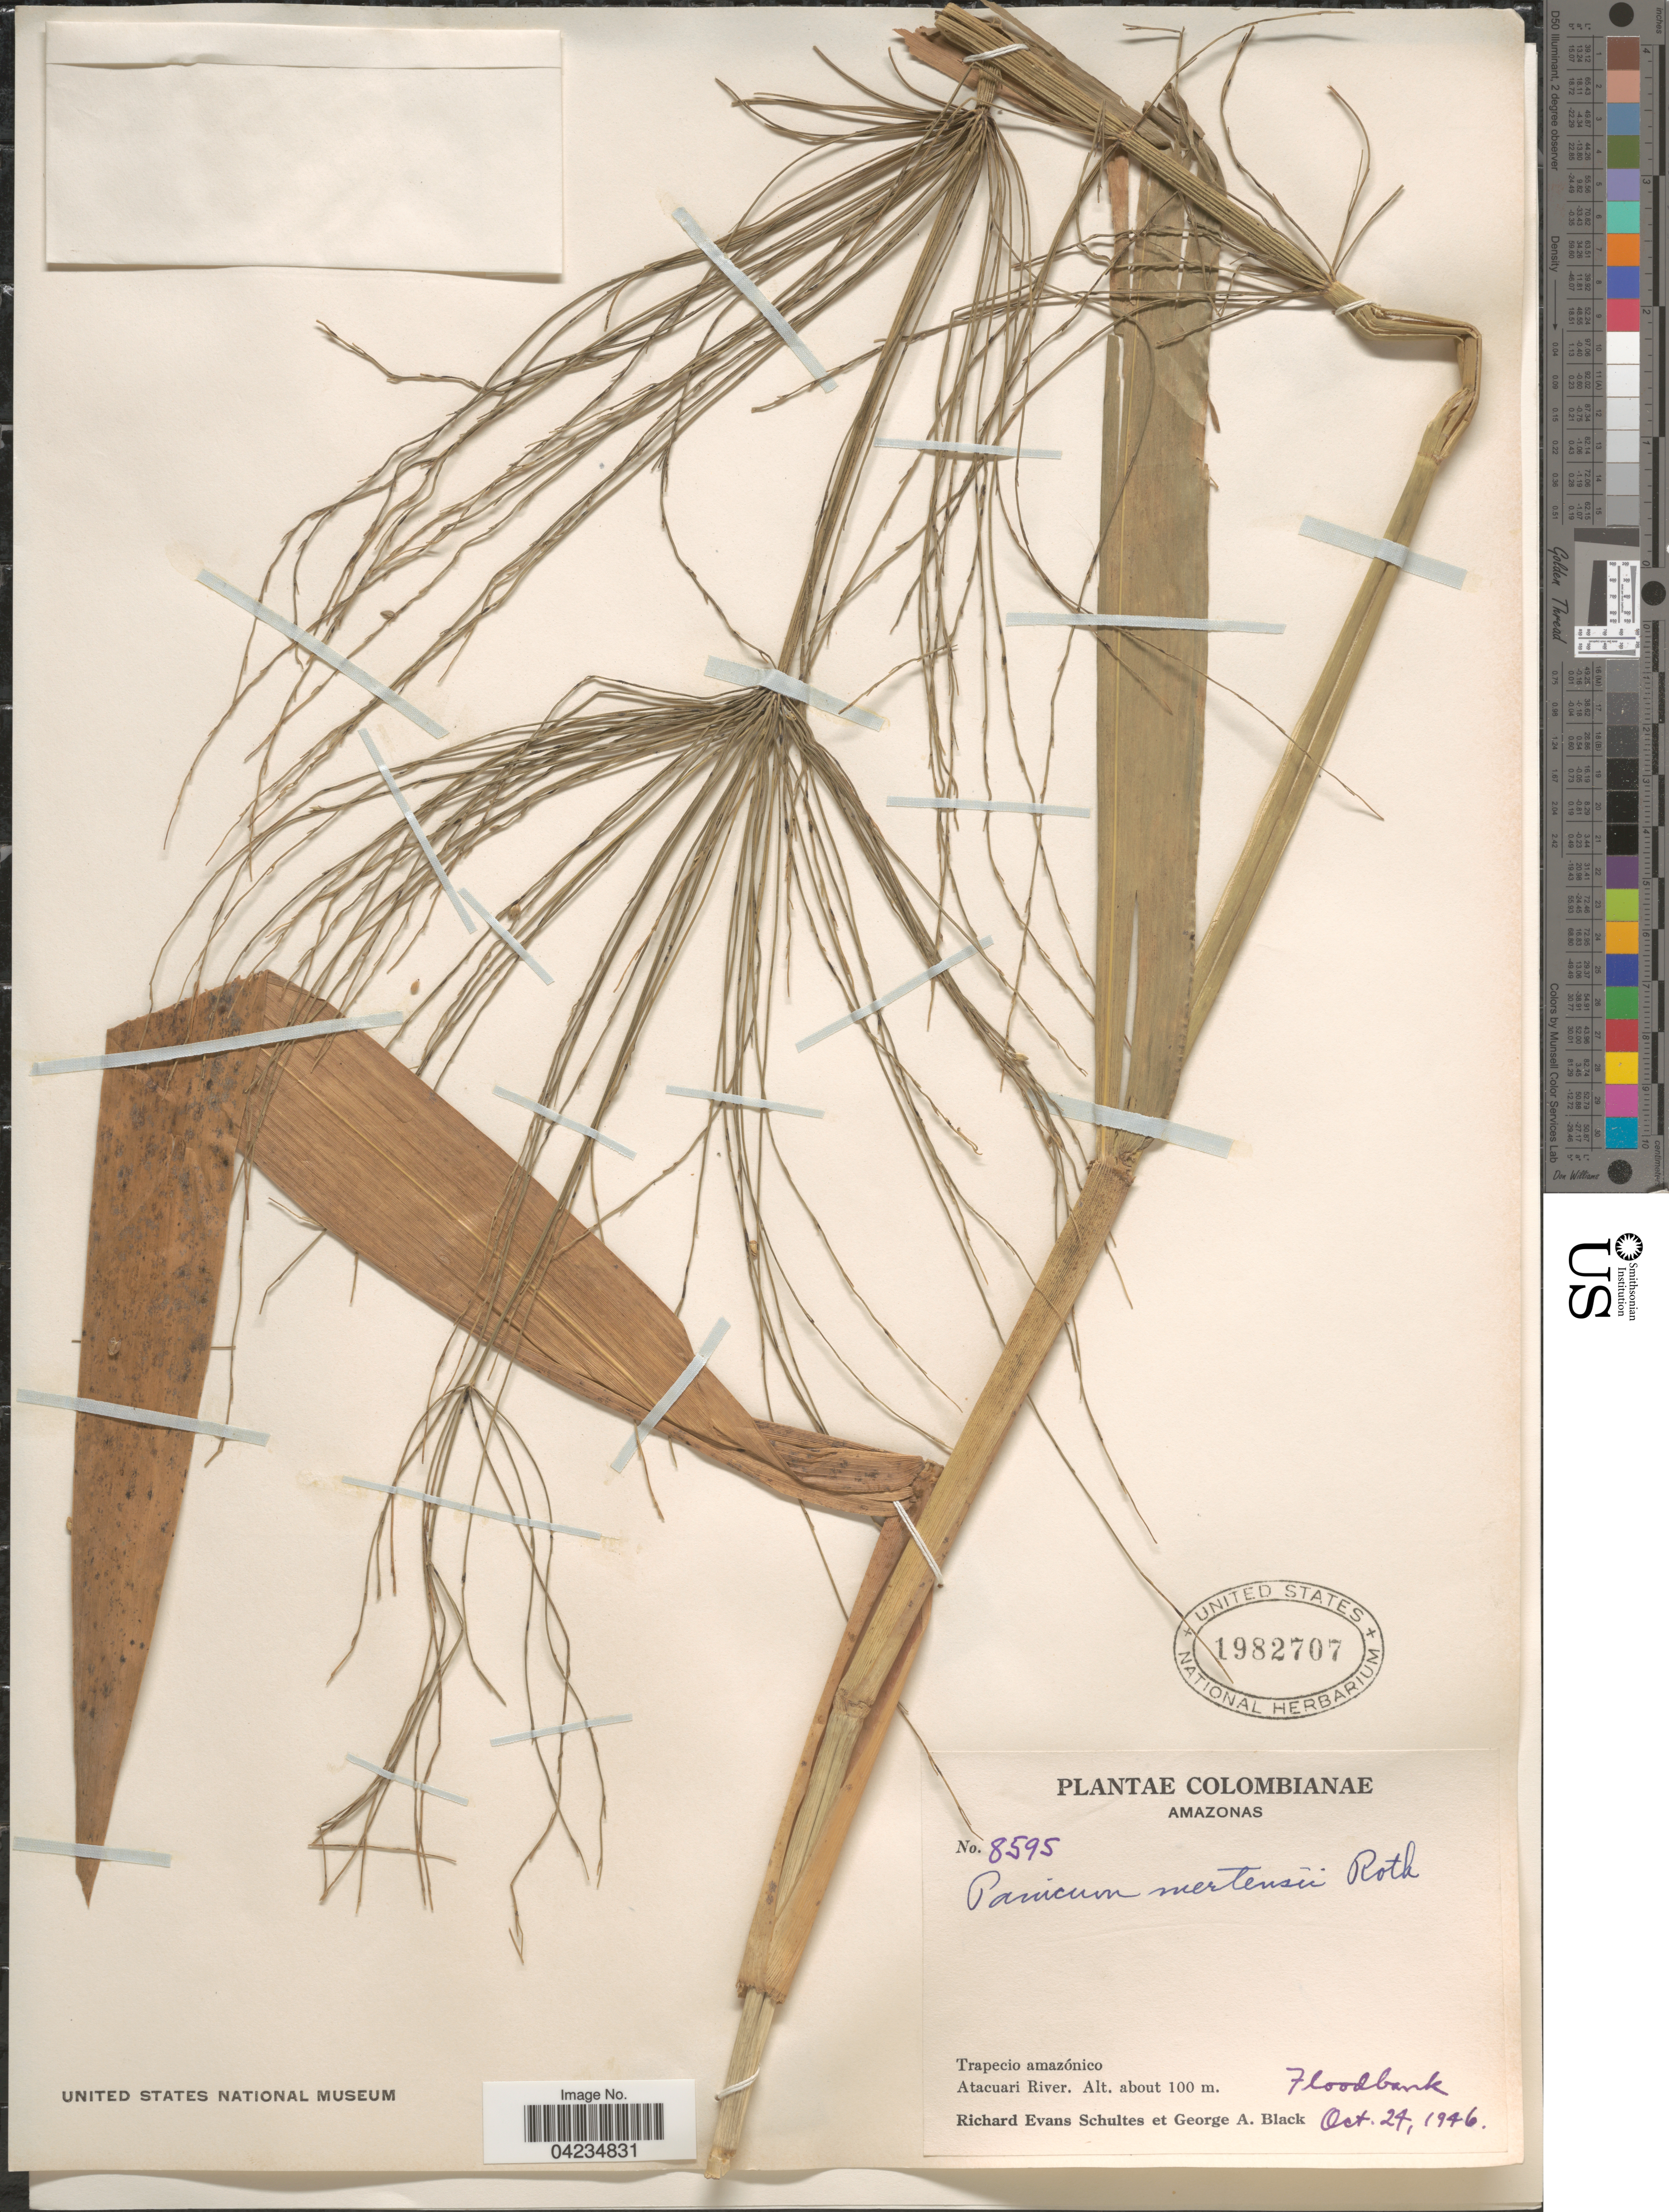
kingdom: Plantae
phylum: Tracheophyta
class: Liliopsida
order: Poales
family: Poaceae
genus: Stephostachys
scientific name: Stephostachys mertensii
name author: (Roth) Zuloaga & Marrone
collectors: R. E. Schultes & G. A. Black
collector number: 8595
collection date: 1946-10-24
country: Colombia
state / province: Amazônas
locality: Trapecio amazónico. Atacuari River.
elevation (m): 100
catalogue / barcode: US 1982707